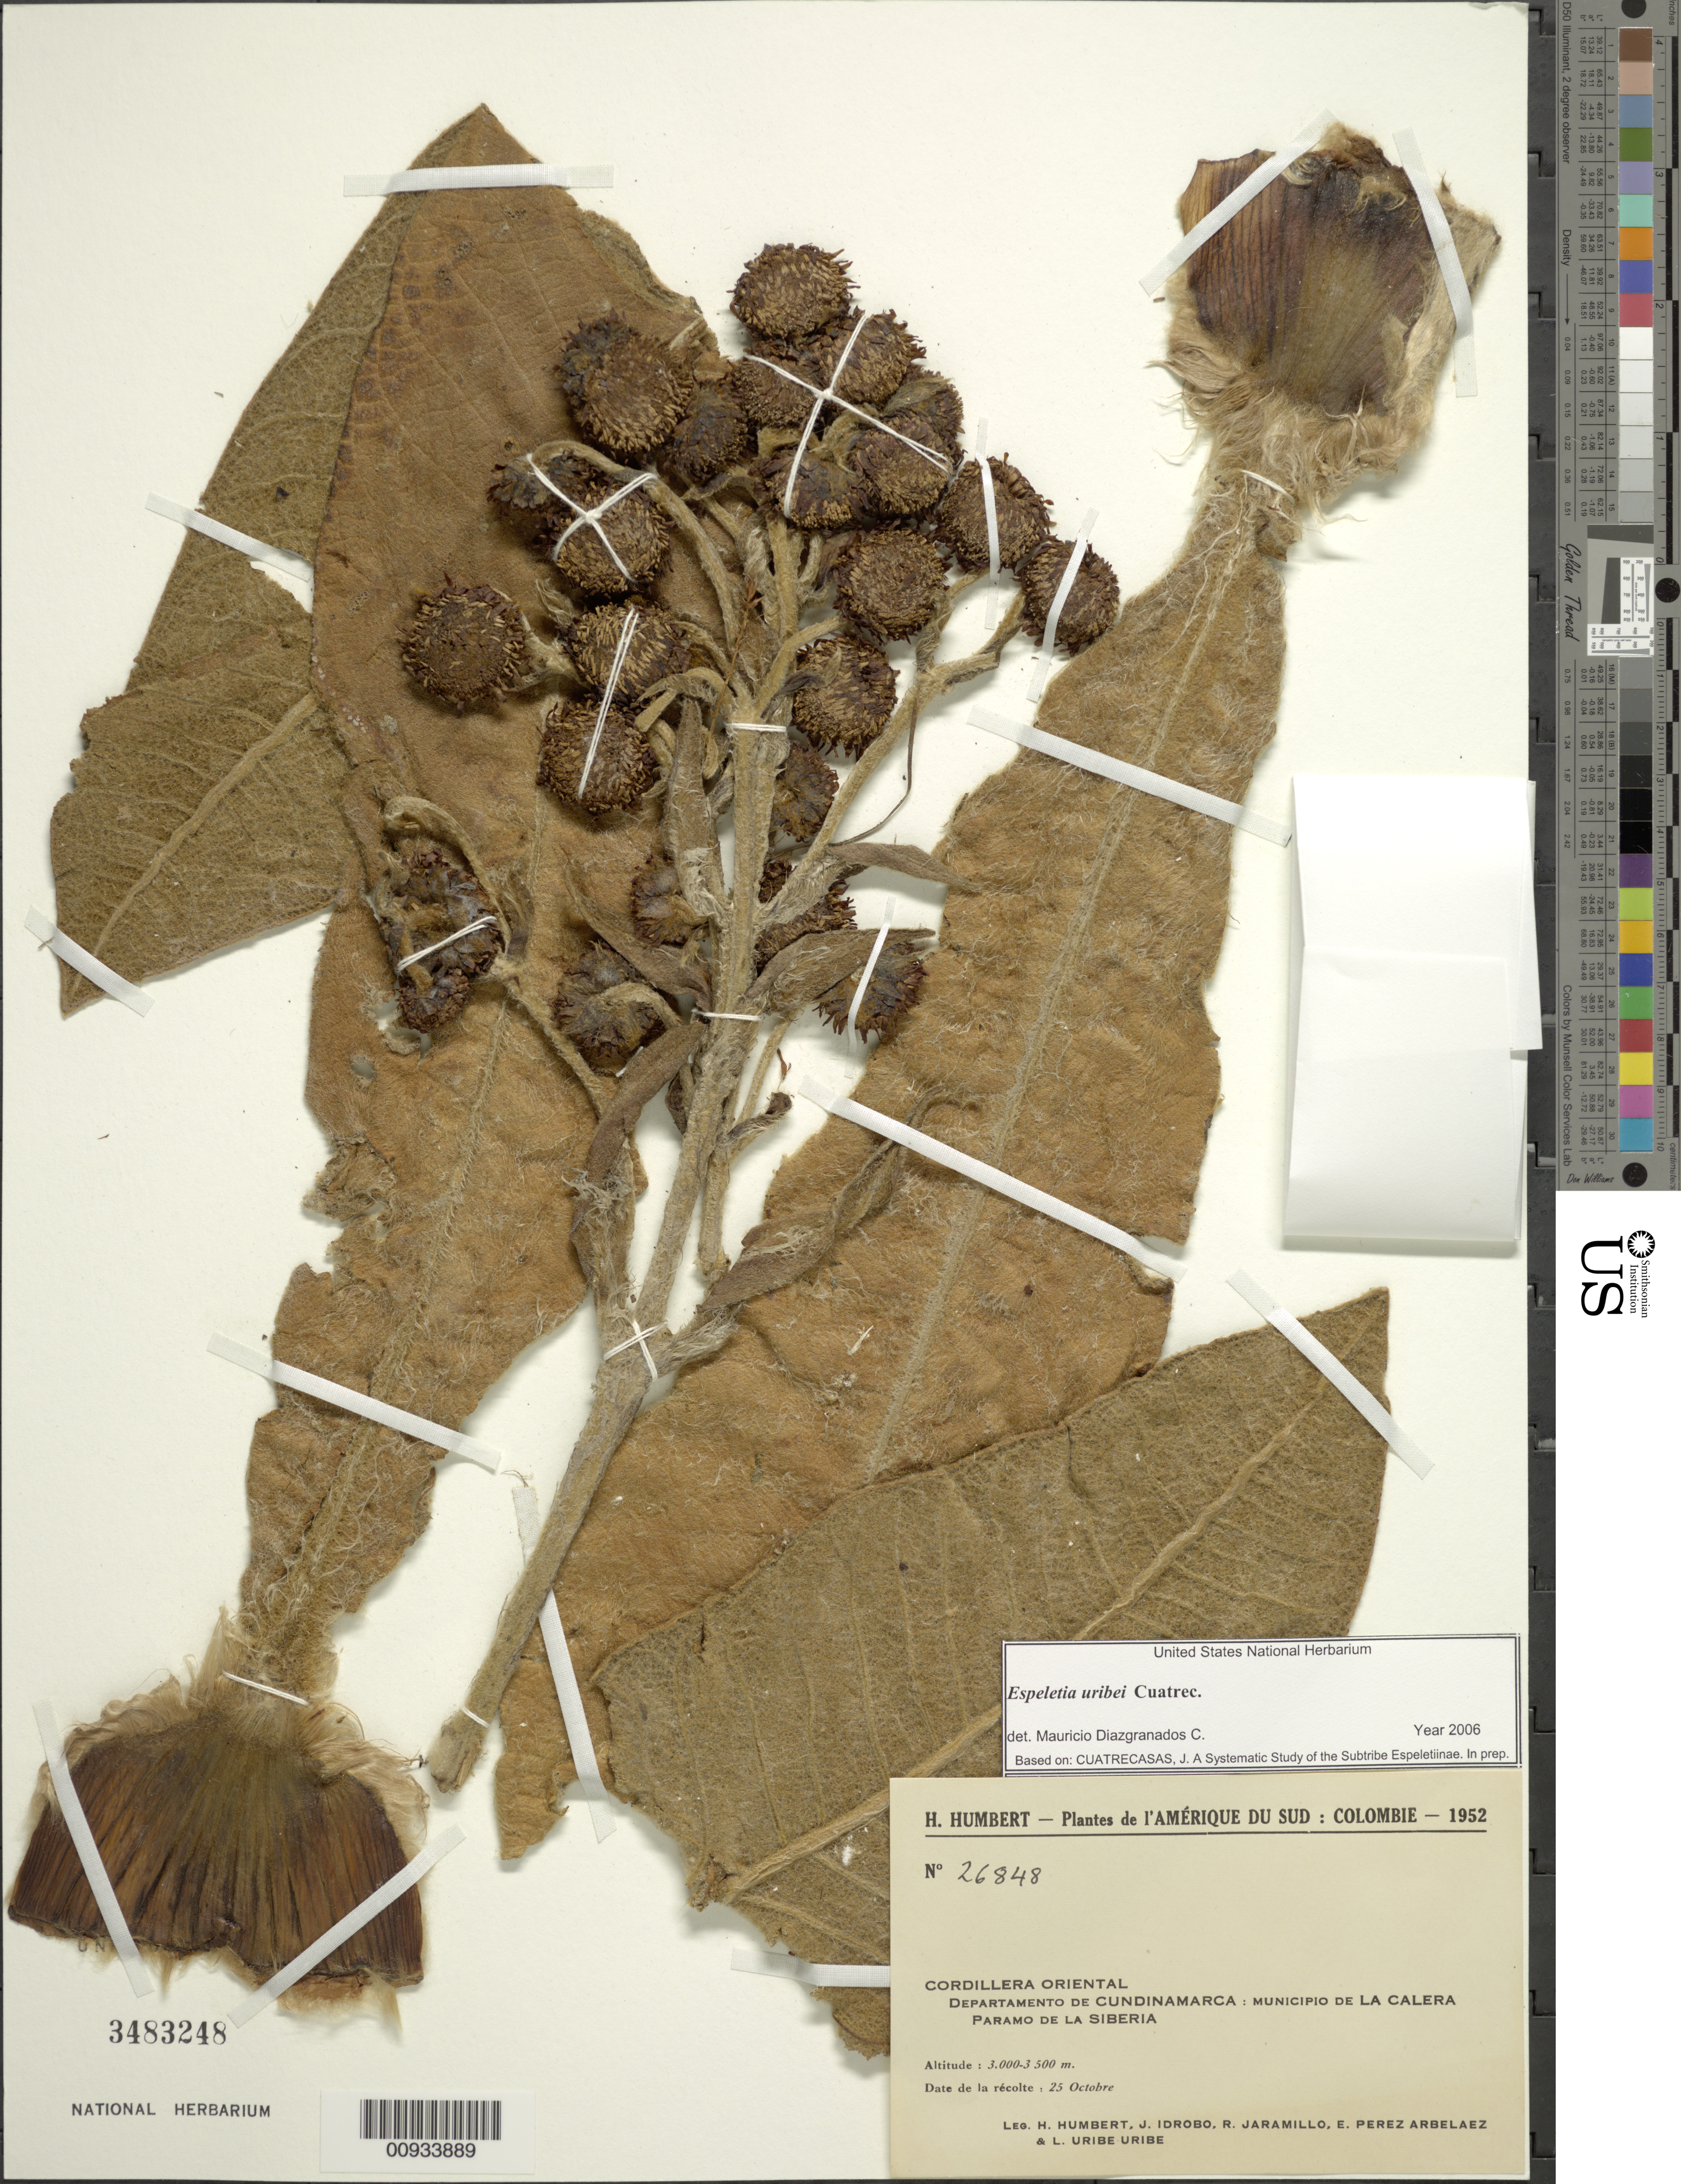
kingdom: Plantae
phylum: Tracheophyta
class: Magnoliopsida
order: Asterales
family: Asteraceae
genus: Espeletia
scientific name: Espeletia uribei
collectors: H. Humbert, J. M. Idrobo, R. Jaramillo M., E. Pérez Arbeláez & L. Uribe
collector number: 26848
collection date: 1952-10-25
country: Colombia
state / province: Cundinamarca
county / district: La Calera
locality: Páramo de la Siberia.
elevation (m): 3000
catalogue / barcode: US 3483248